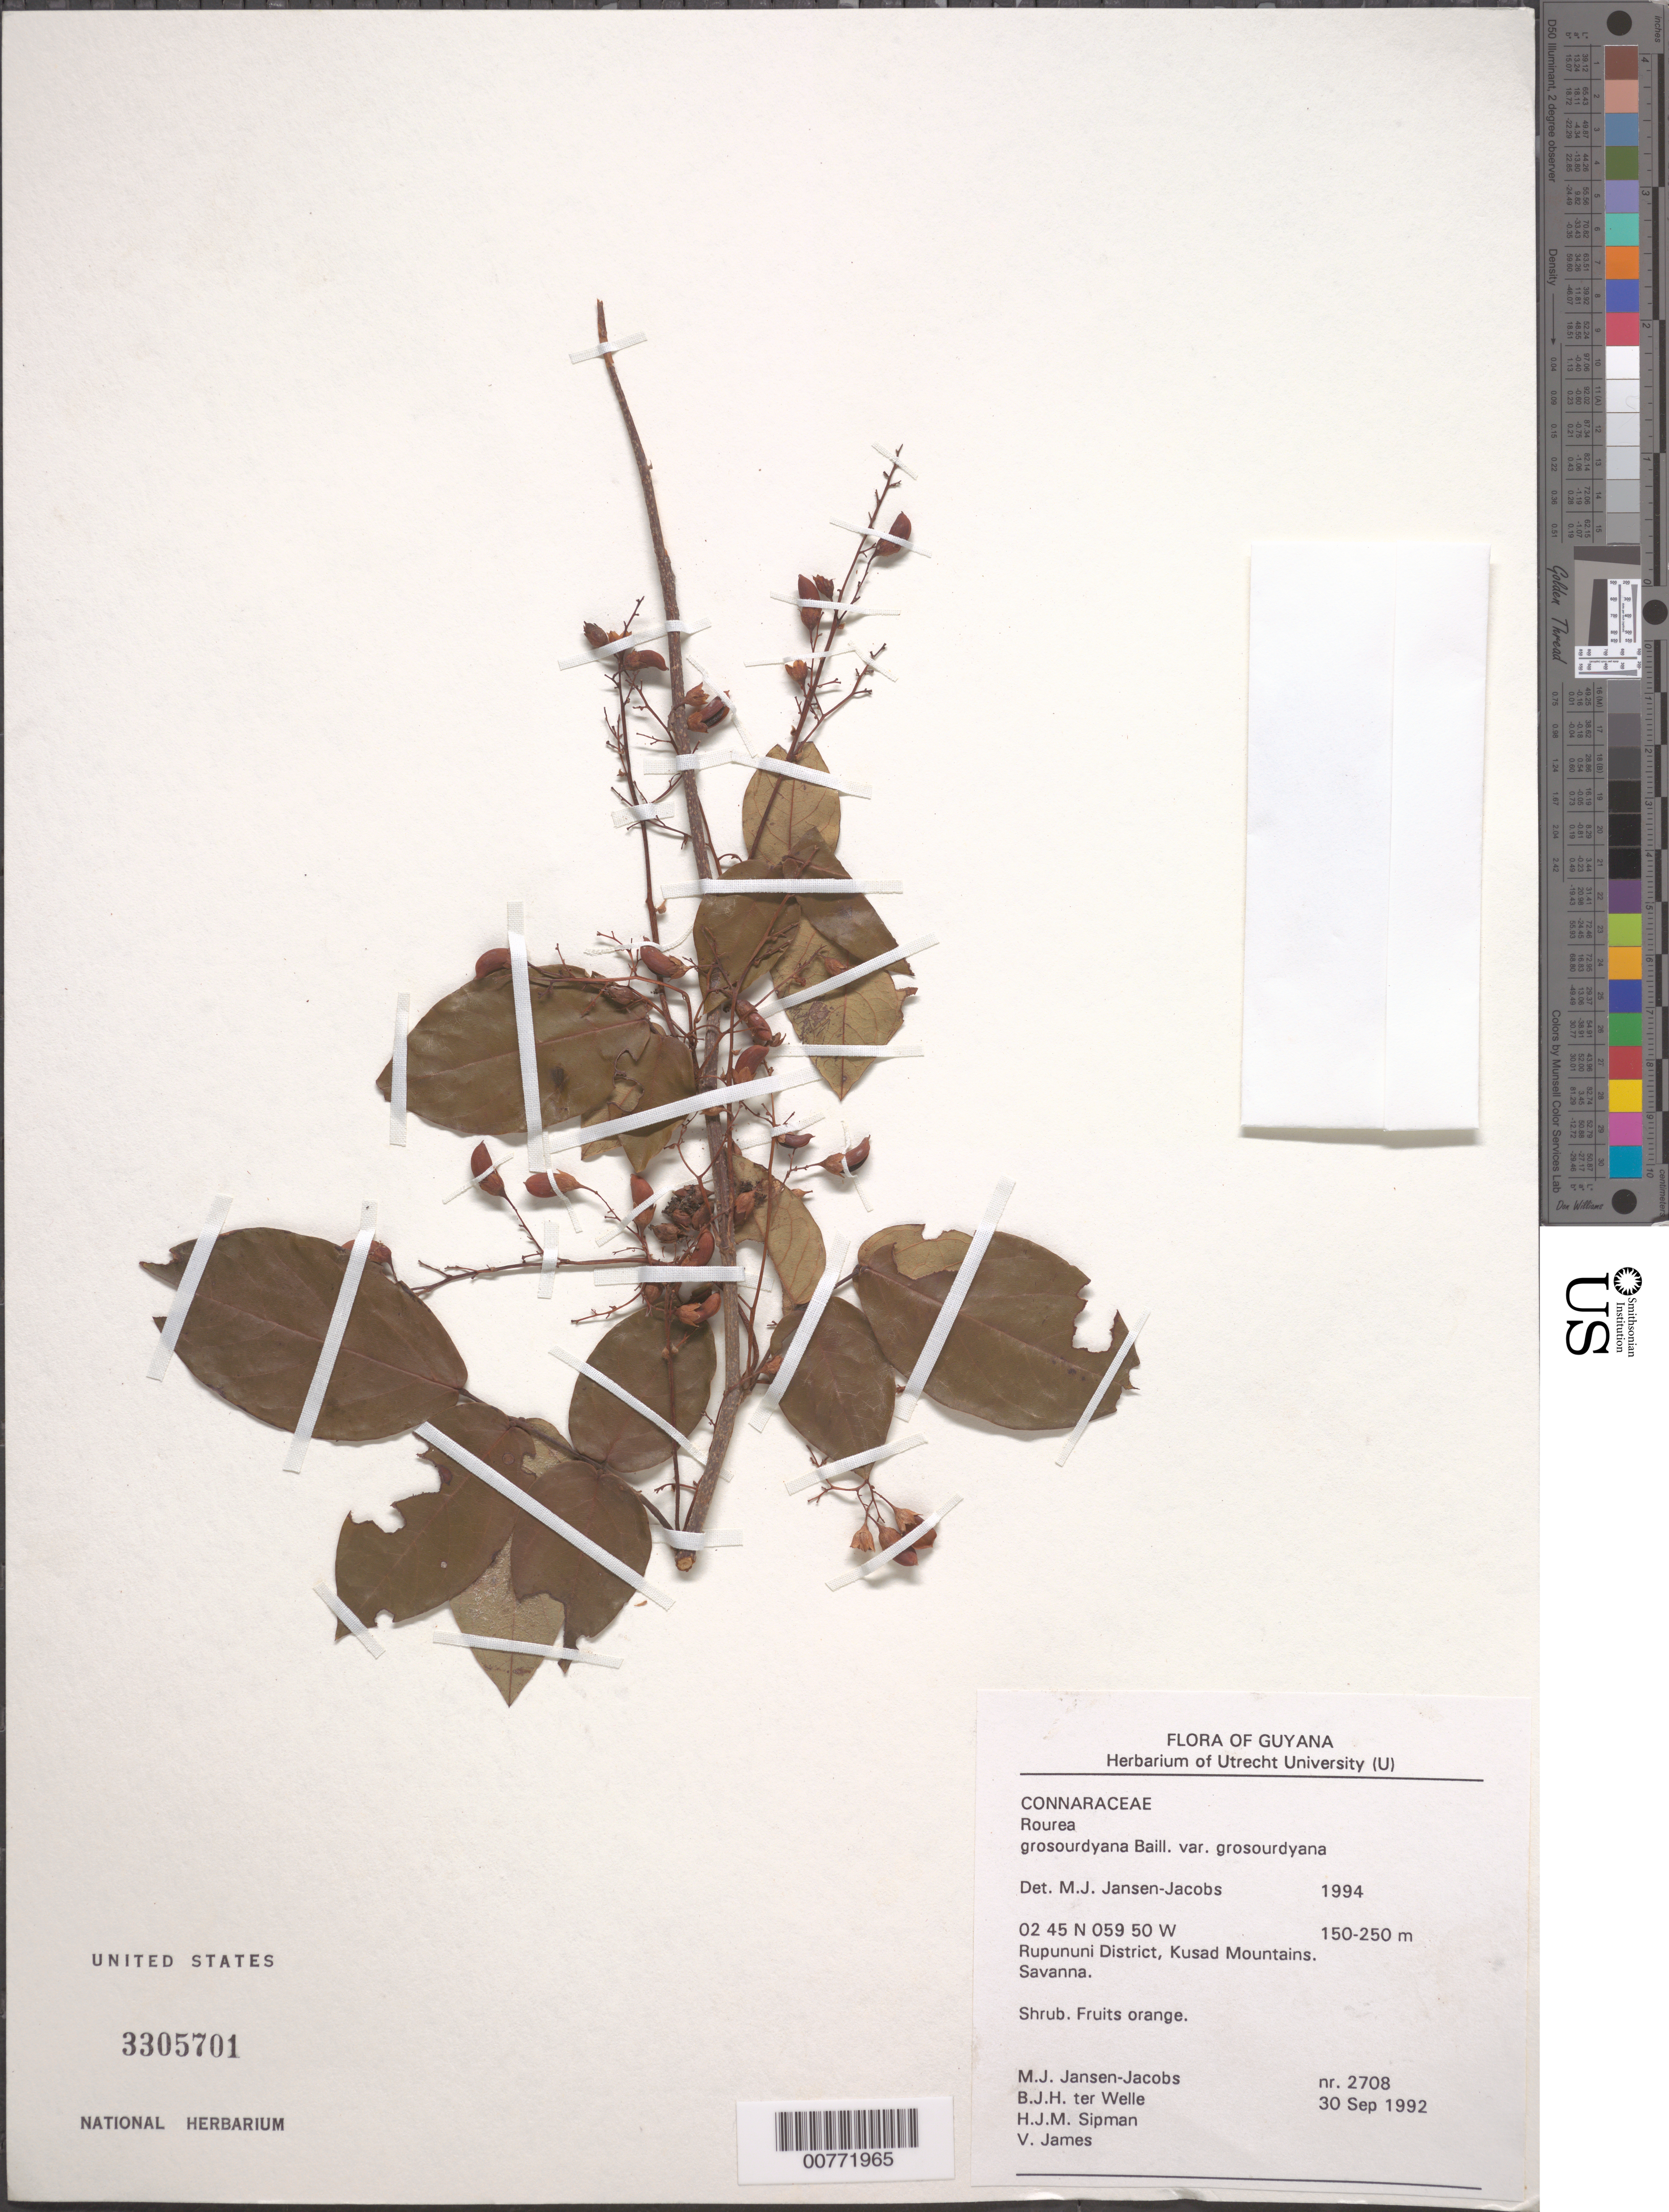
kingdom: Plantae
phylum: Tracheophyta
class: Magnoliopsida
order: Oxalidales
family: Connaraceae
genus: Rourea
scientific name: Rourea grosourdyana var. grosourdyana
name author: Baill.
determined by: Jansen-Jacobs, M. J., (U), Nationaal Herbarium Nederland, Utrecht University branch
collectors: M. J. Jansen-Jacobs, B. Welle, H. J. M. Sipman & V. James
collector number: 2708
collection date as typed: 30-Sep-92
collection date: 1992-09-30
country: Guyana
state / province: U. Takutu-U. Essequibo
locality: Kusad Mountains, Rupununi District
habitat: Savanna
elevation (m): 150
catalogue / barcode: US 3305701